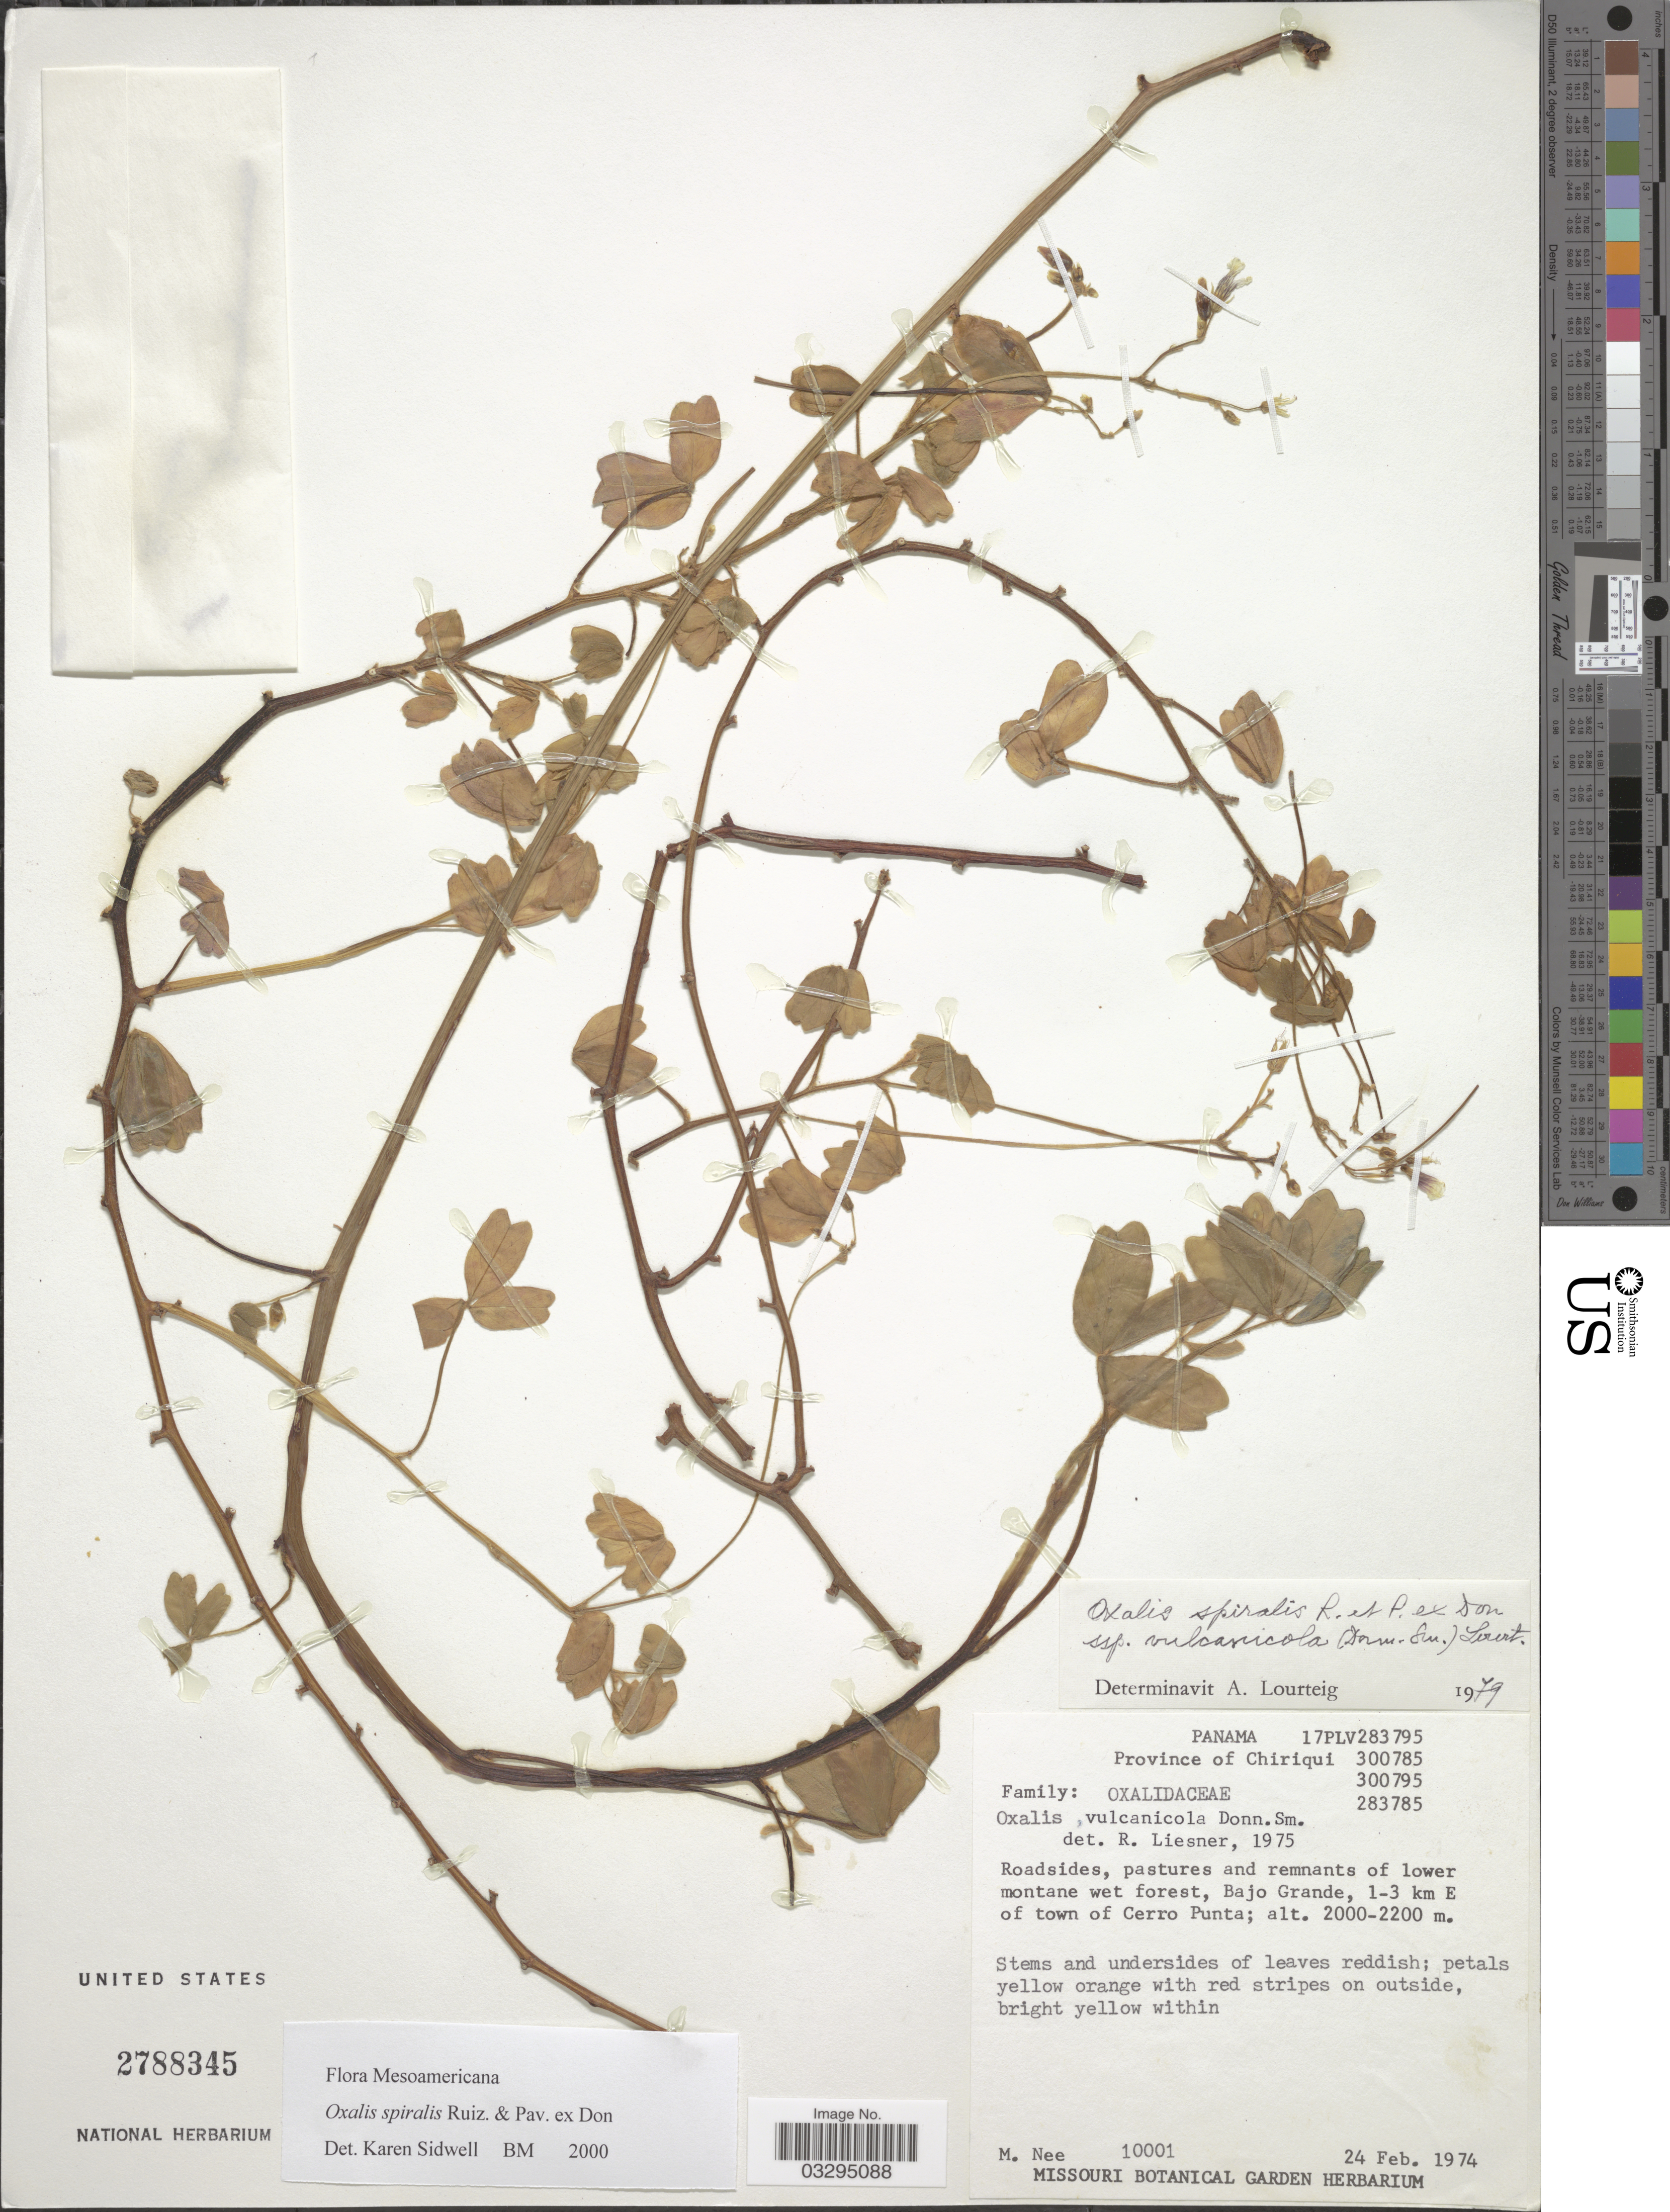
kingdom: Plantae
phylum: Tracheophyta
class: Magnoliopsida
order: Oxalidales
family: Oxalidaceae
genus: Oxalis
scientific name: Oxalis spiralis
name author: Ruiz & Pav. ex G. Don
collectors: M. Nee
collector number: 10001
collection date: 1974-02-24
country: Panama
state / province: Chiriqui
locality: Province of Chiriqui. Roadsides, pastures and remnants of lower montane wet forest, Bajo Grande, 1-3 km E of town of Cerro Punta.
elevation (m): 2000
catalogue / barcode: US 2788345